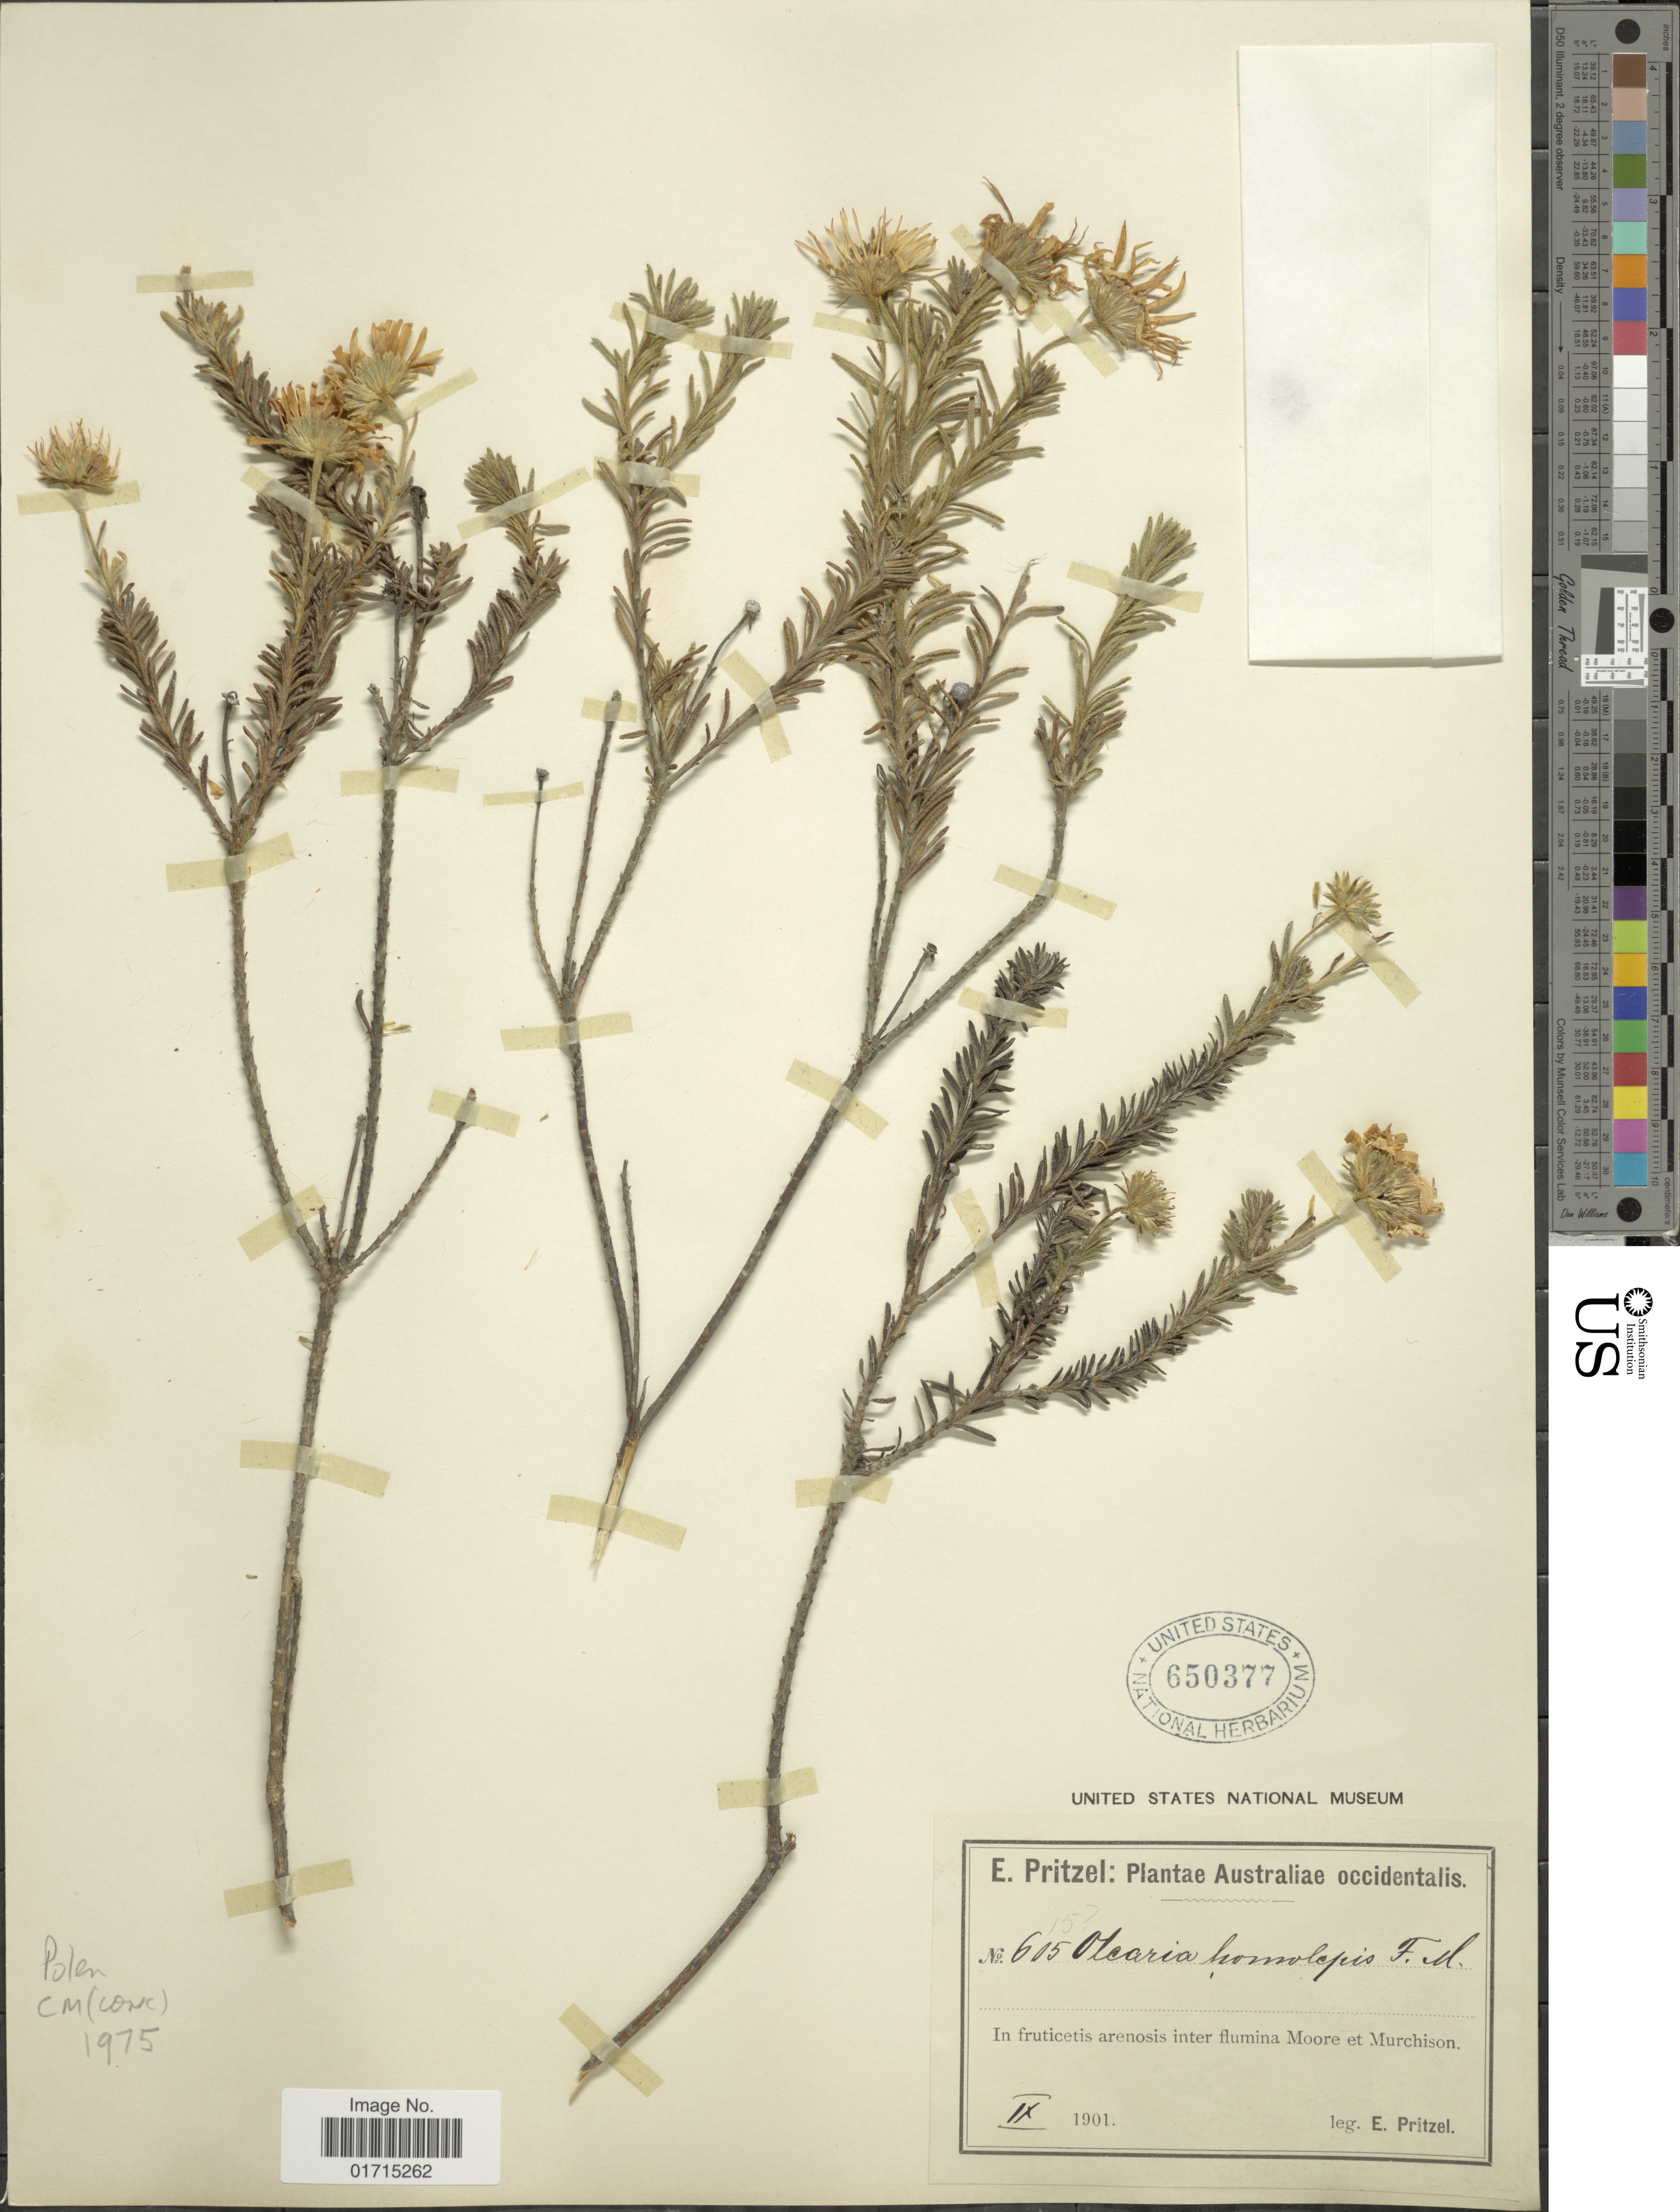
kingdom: Plantae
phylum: Tracheophyta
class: Magnoliopsida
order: Asterales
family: Asteraceae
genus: Olearia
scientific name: Olearia homolepis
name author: (F. Muell.) Benth.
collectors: E. G. Pritzel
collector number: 605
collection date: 1901-09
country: Australia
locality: In fruticetis arenosis inter flumina Moore et Murchison.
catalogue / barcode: US 650377